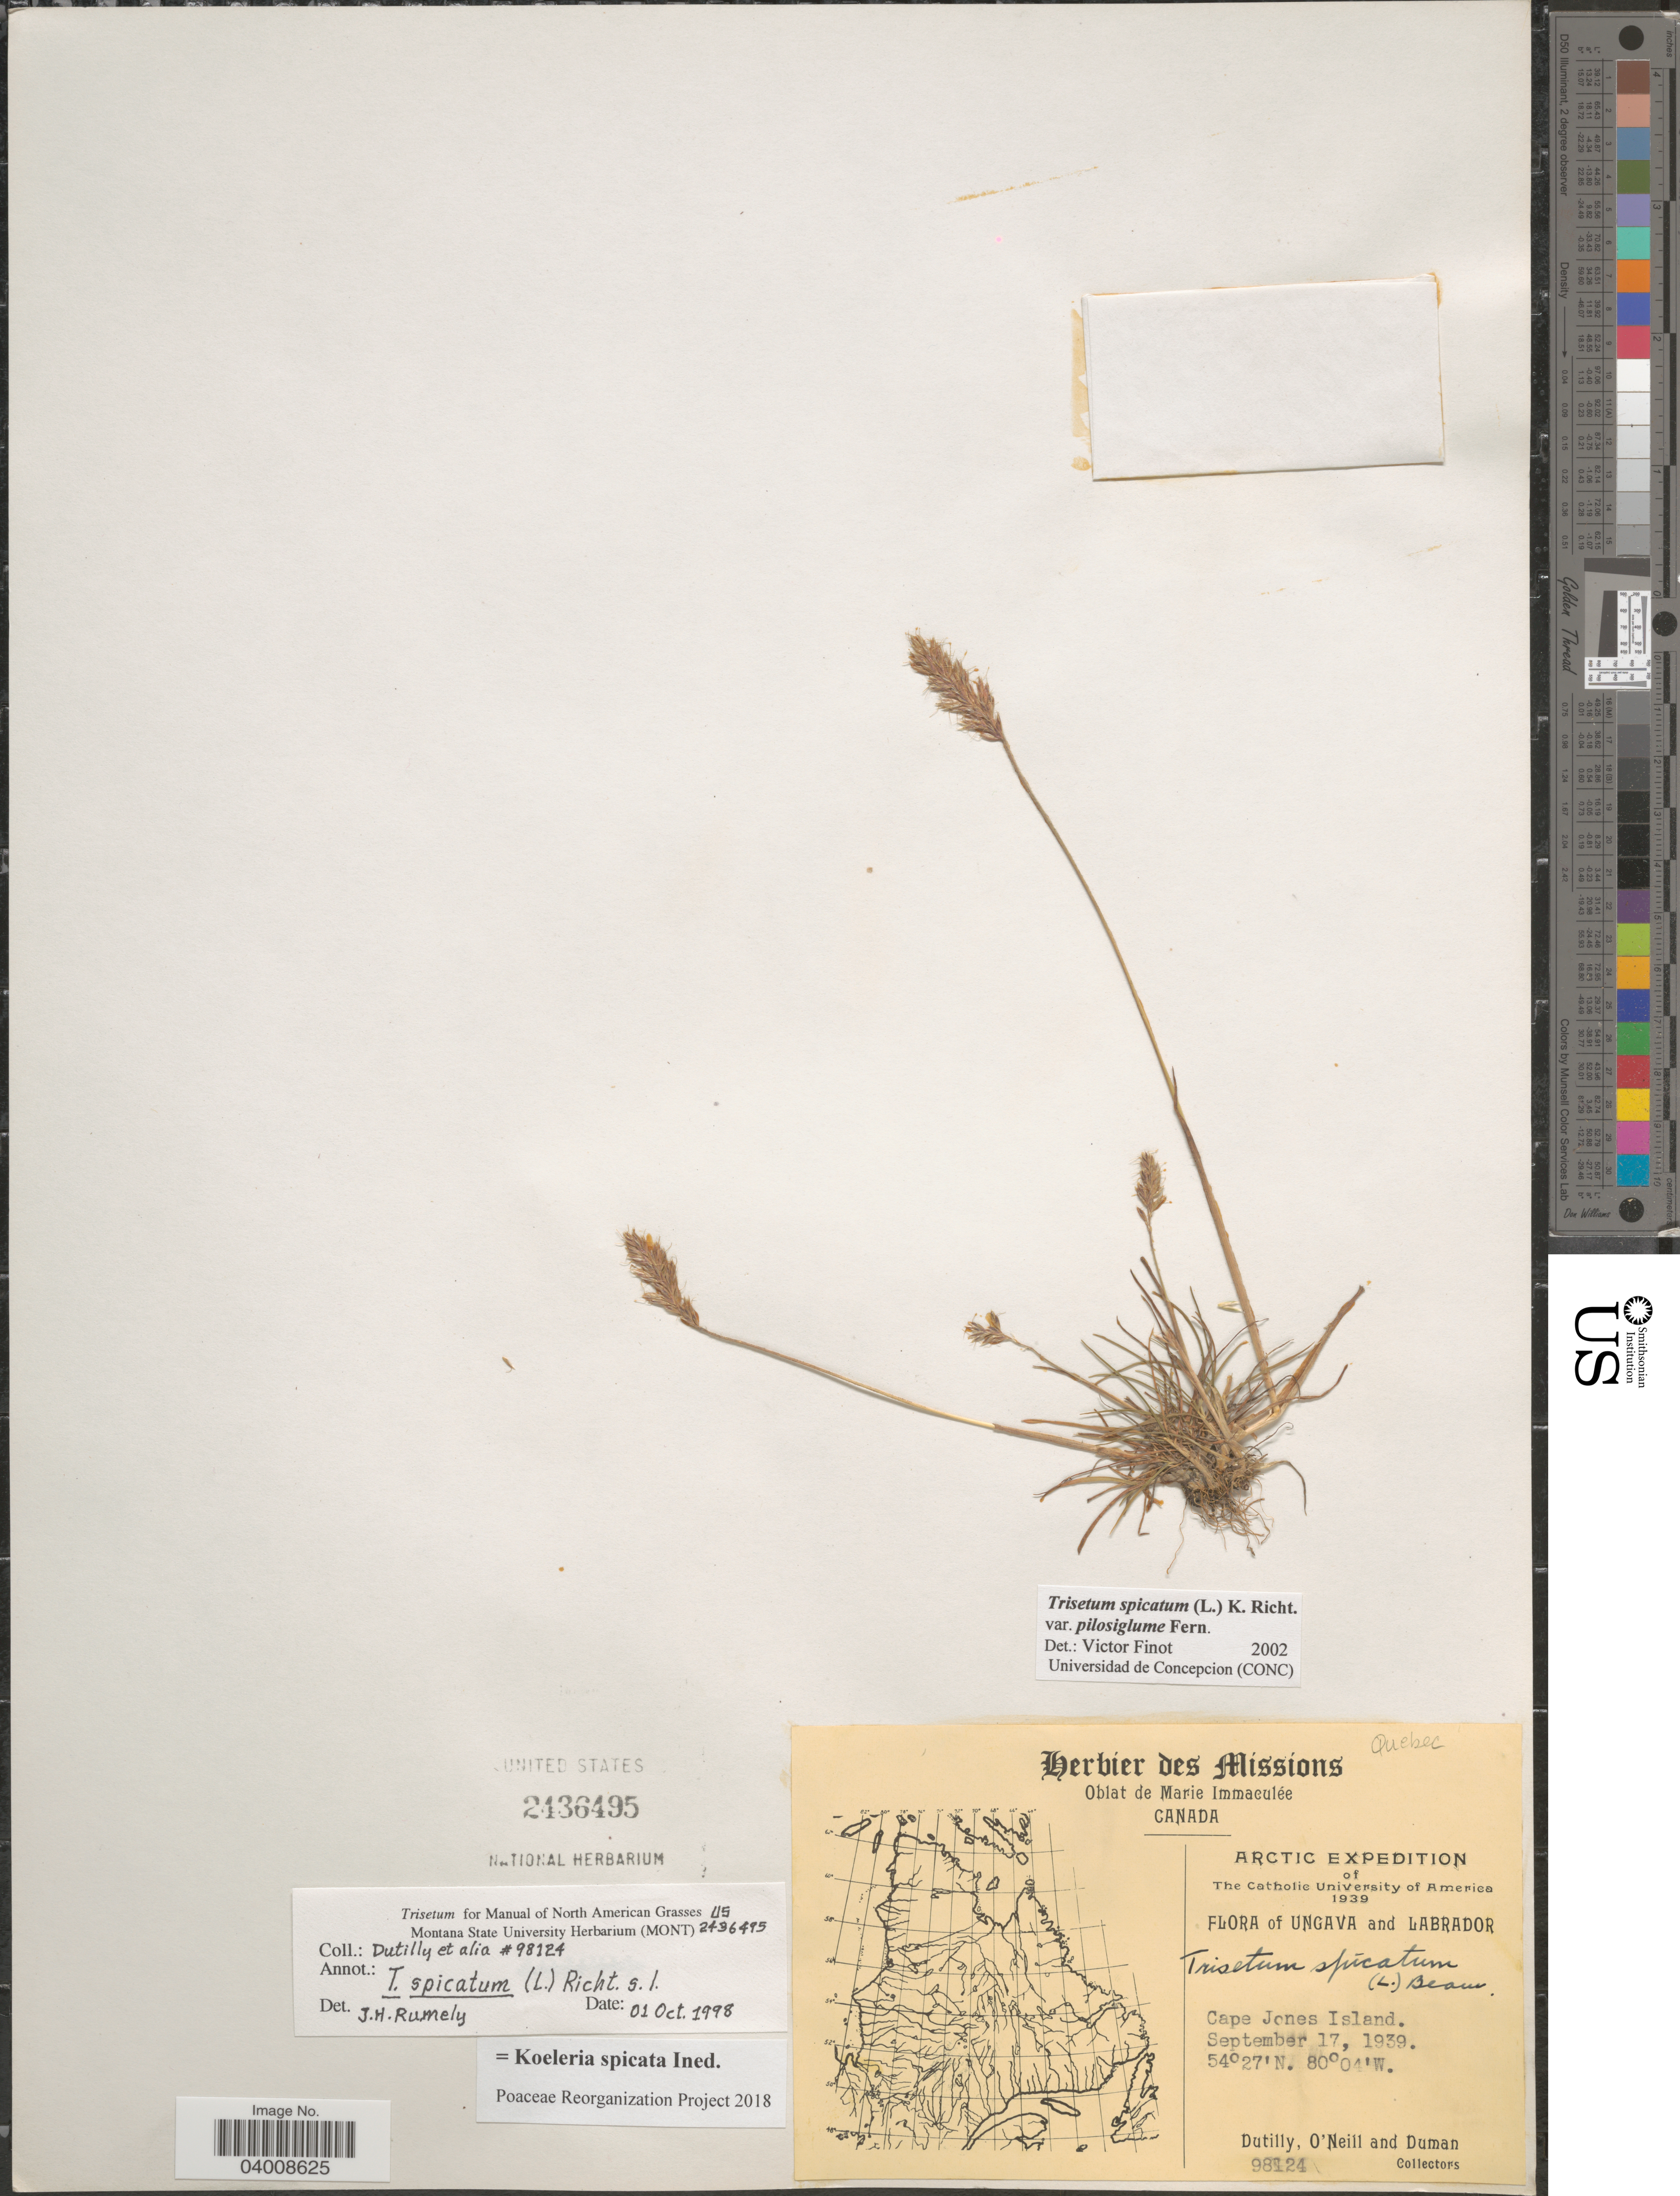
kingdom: Plantae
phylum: Tracheophyta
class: Liliopsida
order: Poales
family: Poaceae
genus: Koeleria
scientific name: Koeleria spicata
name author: (L.) Barberá et al.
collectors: -. Dutilly, -. O'Neill & -. Duman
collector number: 98124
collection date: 1939-09-17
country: Canada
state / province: Quebec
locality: Quebec. Ungava and Labrador. Cape Jones Island.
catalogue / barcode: US 2436495